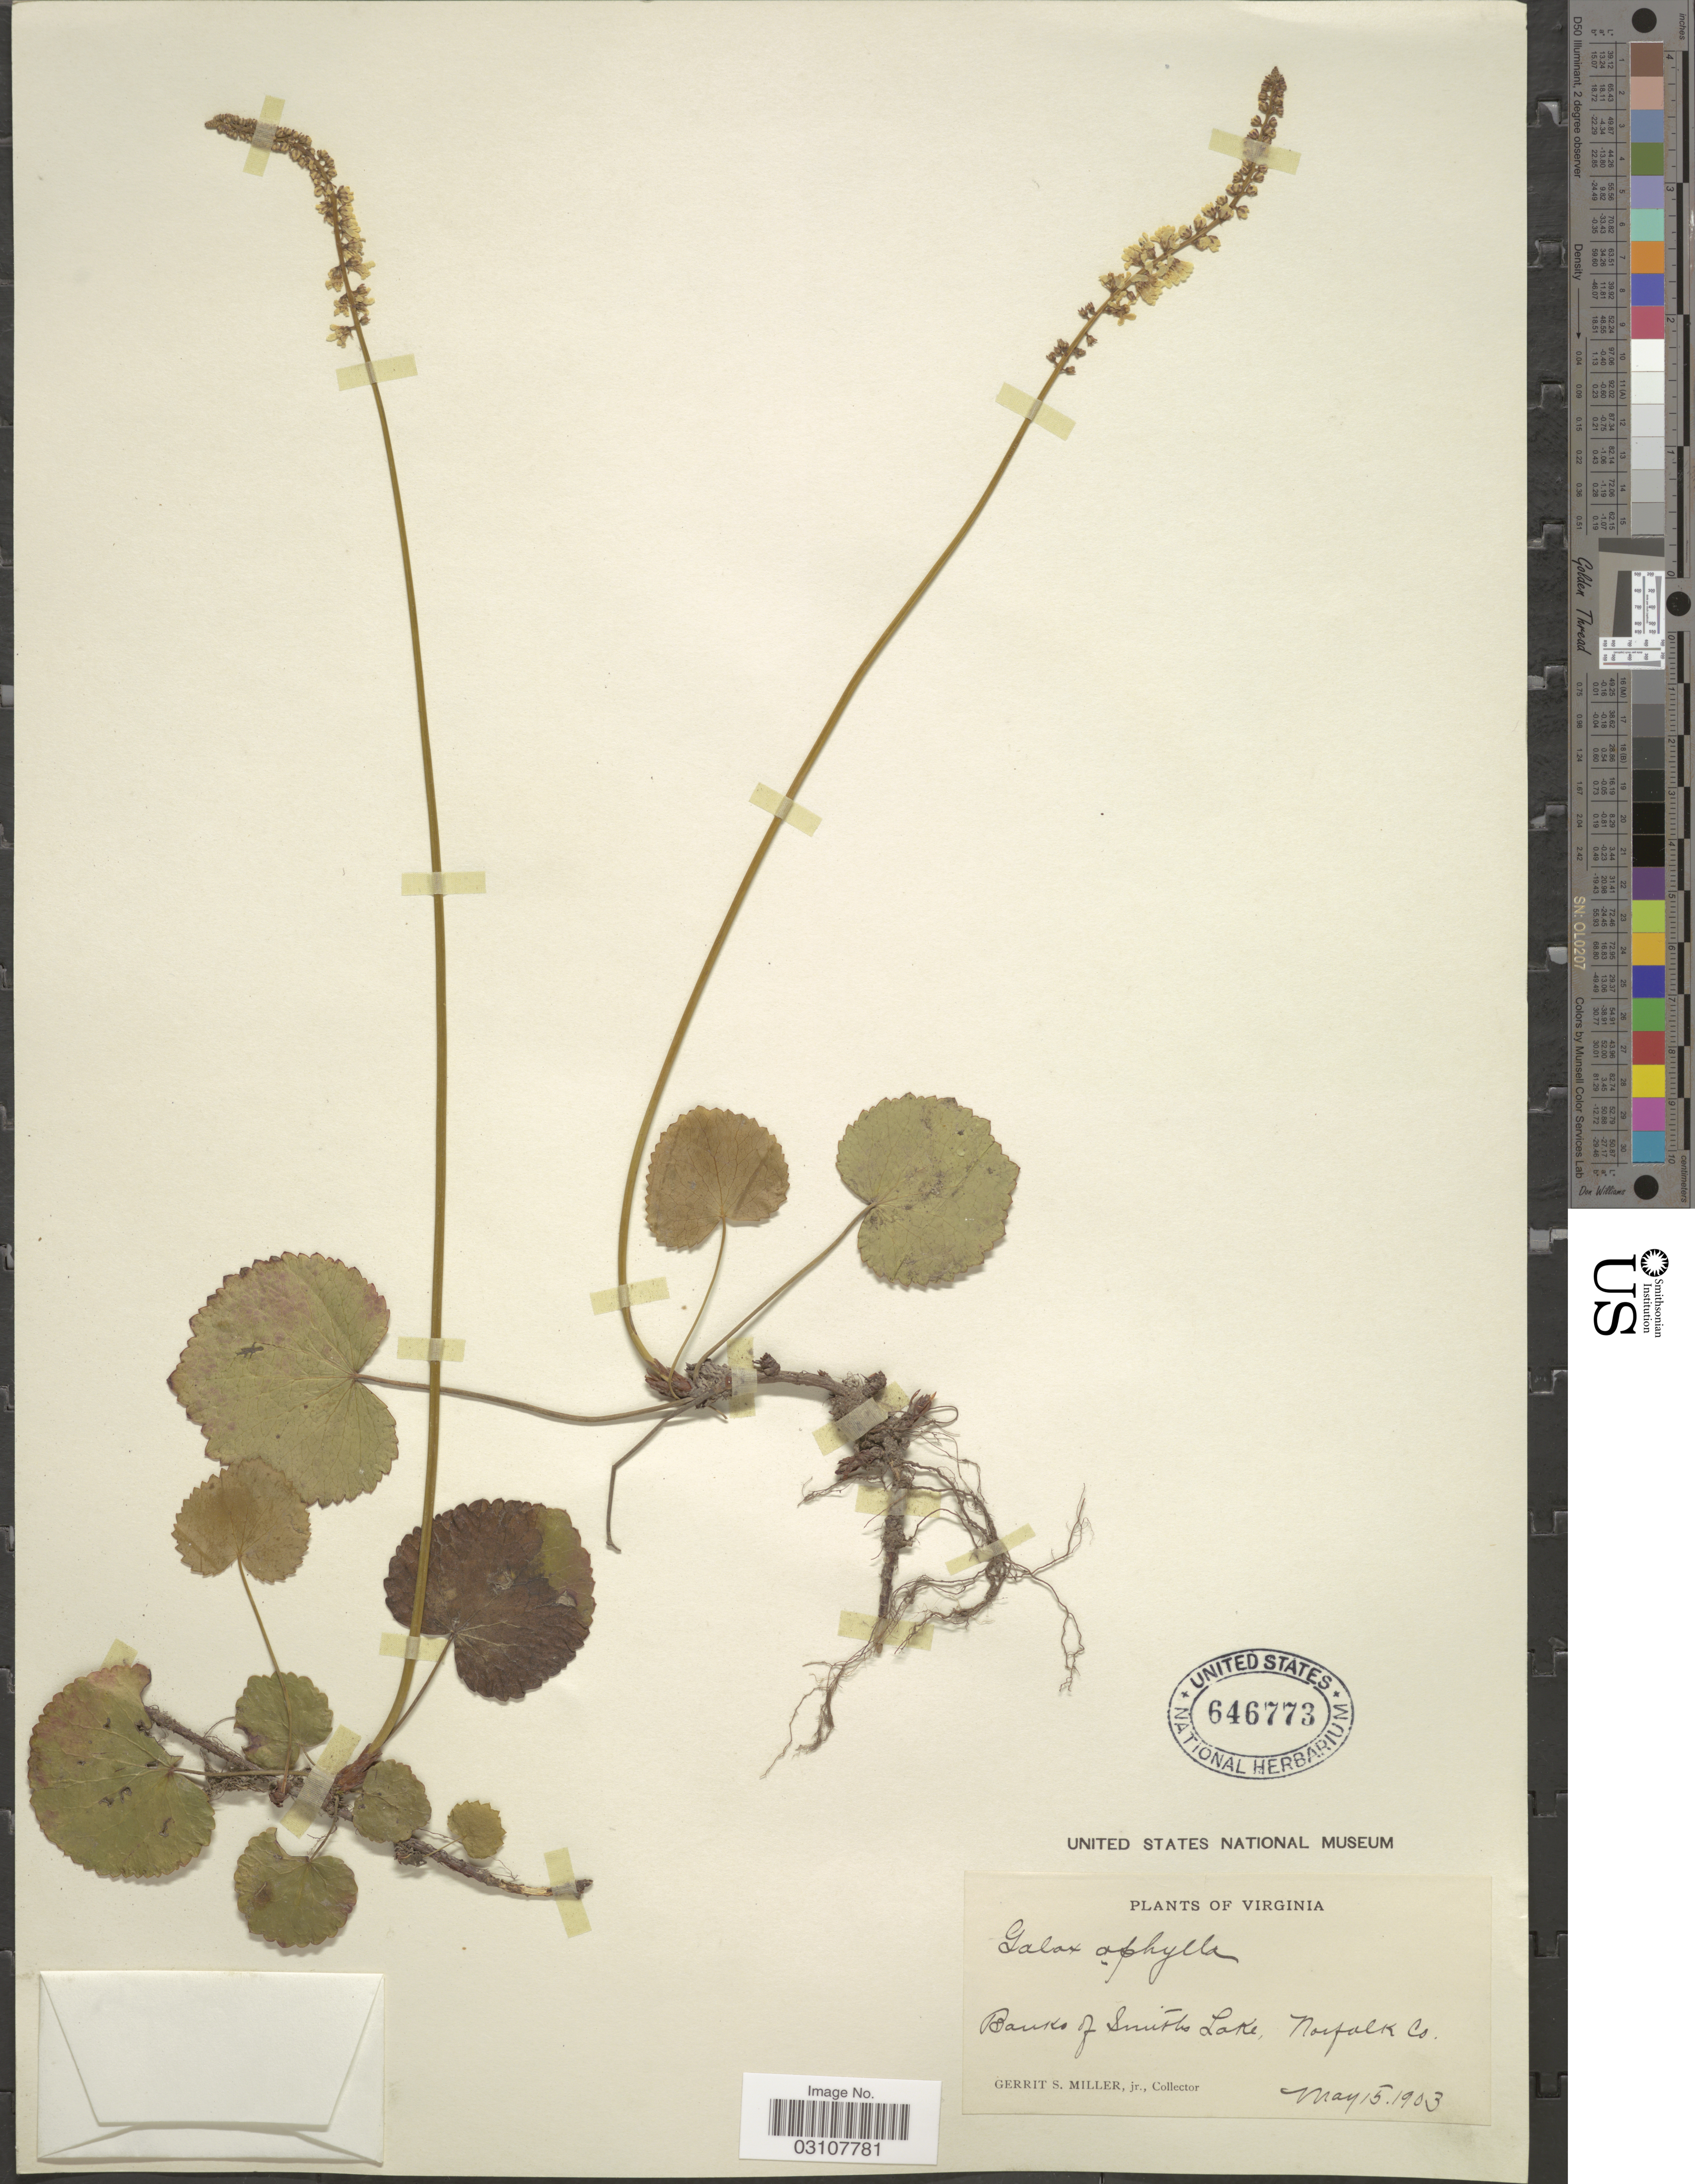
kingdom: Plantae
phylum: Tracheophyta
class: Magnoliopsida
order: Ericales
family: Diapensiaceae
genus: Galax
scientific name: Galax urceolata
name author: (Poir.) Brummitt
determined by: Gaynor, Michelle L., (FLAS), University of Florida (UNITED STATES)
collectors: G. S. Miller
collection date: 1903-05-15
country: United States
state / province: Virginia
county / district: City of Norfolk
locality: Banks of Smiths Lake.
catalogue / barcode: US 646773